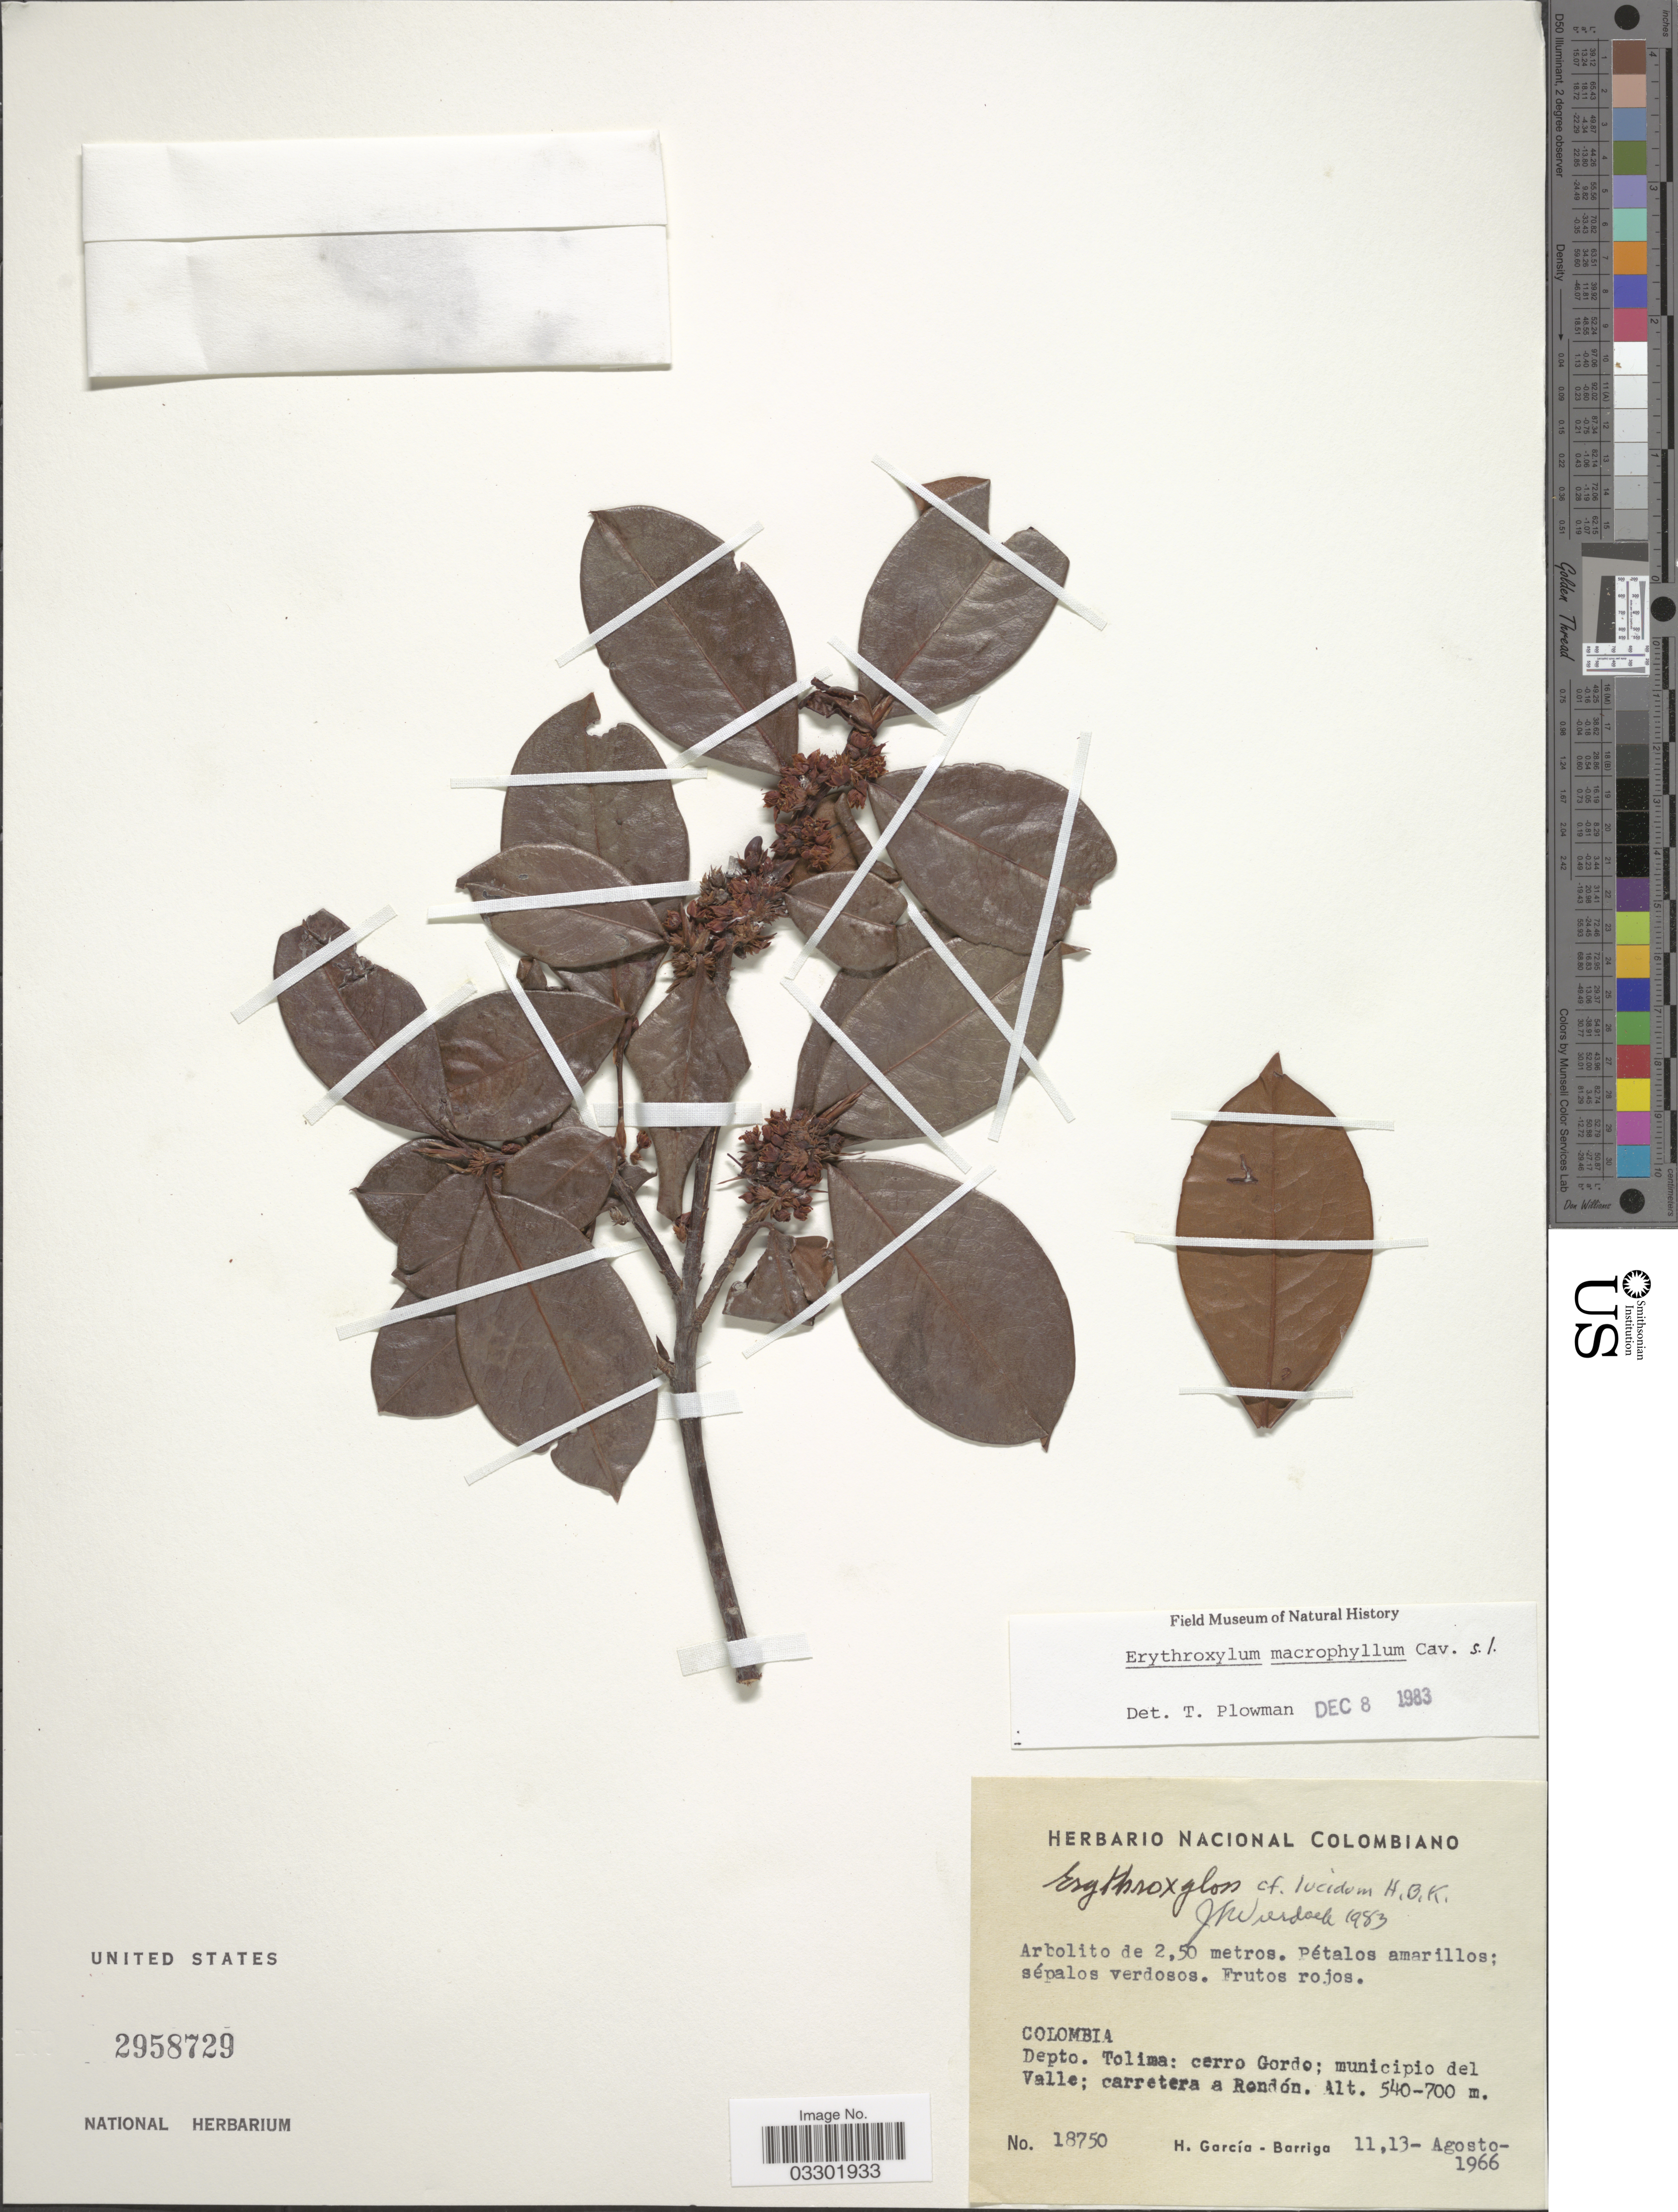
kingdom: Plantae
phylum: Tracheophyta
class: Magnoliopsida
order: Malpighiales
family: Erythroxylaceae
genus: Erythroxylum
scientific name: Erythroxylum macrophyllum var. macrophyllum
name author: Cav.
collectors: H. García Barriga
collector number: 18750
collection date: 1966-08-11/1966-08-13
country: Colombia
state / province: Tolima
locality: Depto. Tolima: cerro Gordo; municipio del Valle; carretera a Rondón.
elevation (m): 540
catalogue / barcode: US 2958729